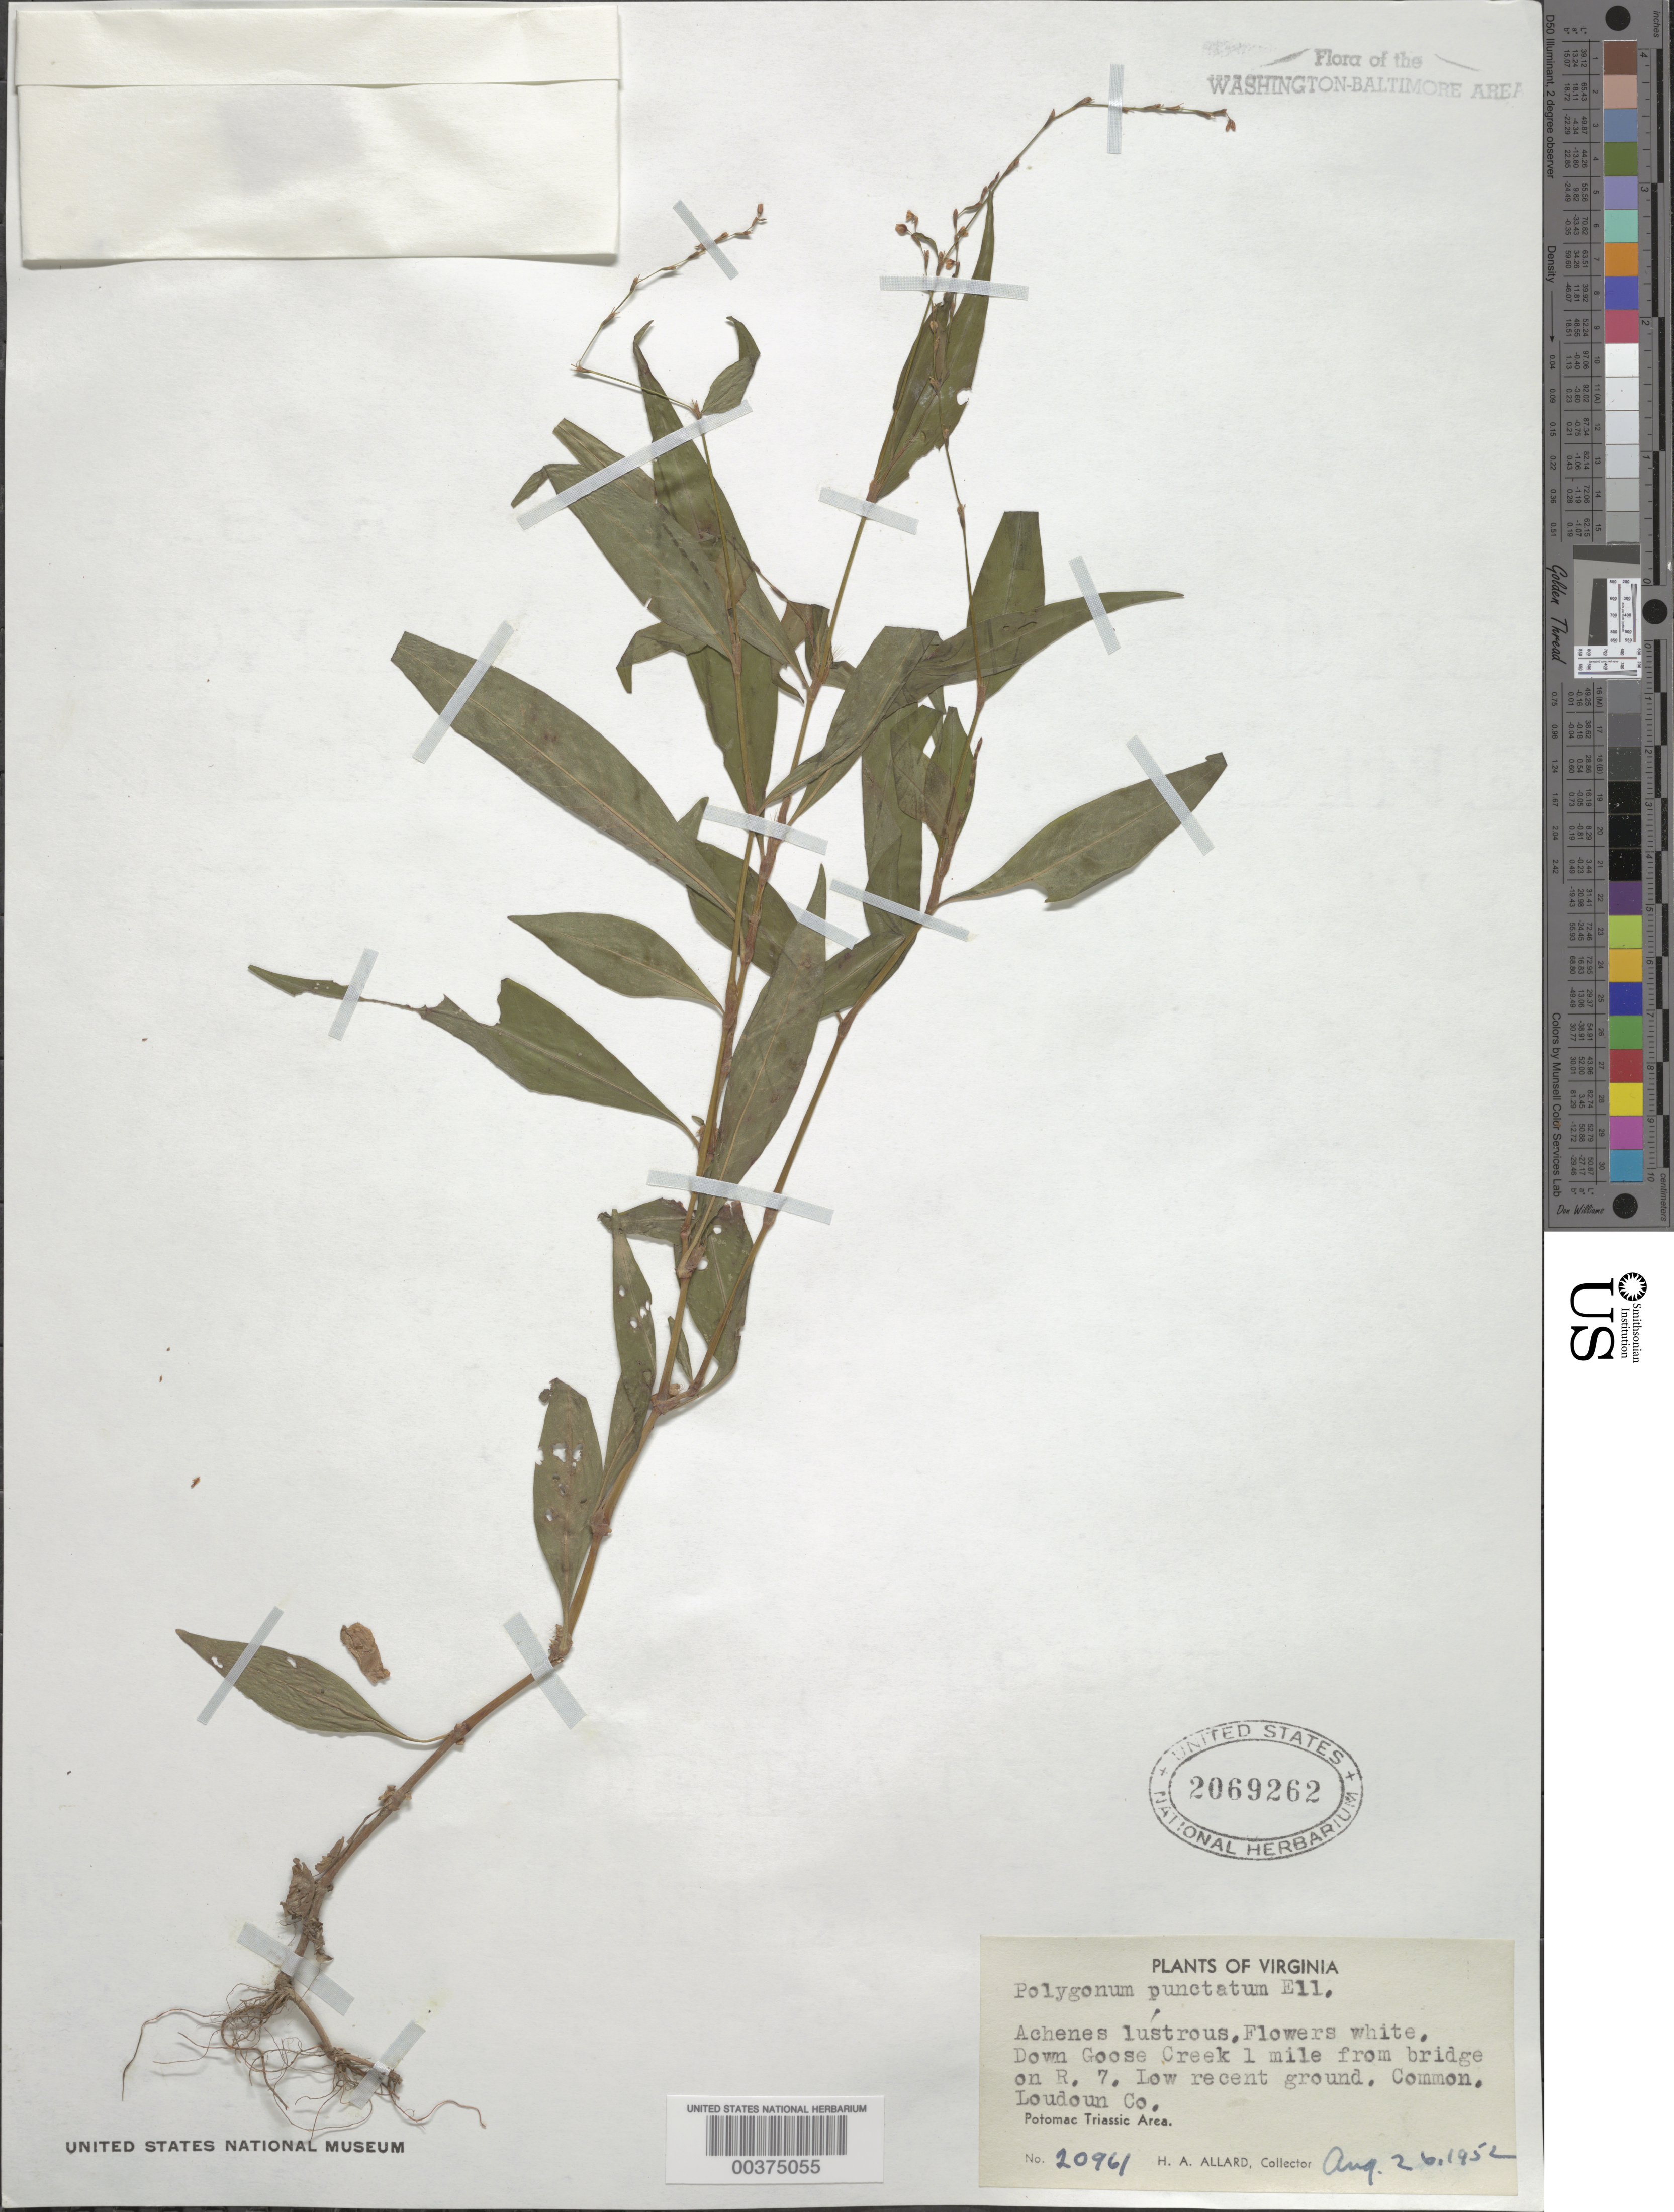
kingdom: Plantae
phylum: Tracheophyta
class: Magnoliopsida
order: Caryophyllales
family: Polygonaceae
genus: Persicaria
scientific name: Persicaria punctata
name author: (Elliott) Small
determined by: Atha, D. E.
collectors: H. A. Allard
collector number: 20961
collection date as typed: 26 Aug 1952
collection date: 1952-08-26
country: United States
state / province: Virginia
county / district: Loudoun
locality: Downstream from Route 7 on Goose Creek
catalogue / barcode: US 2069262